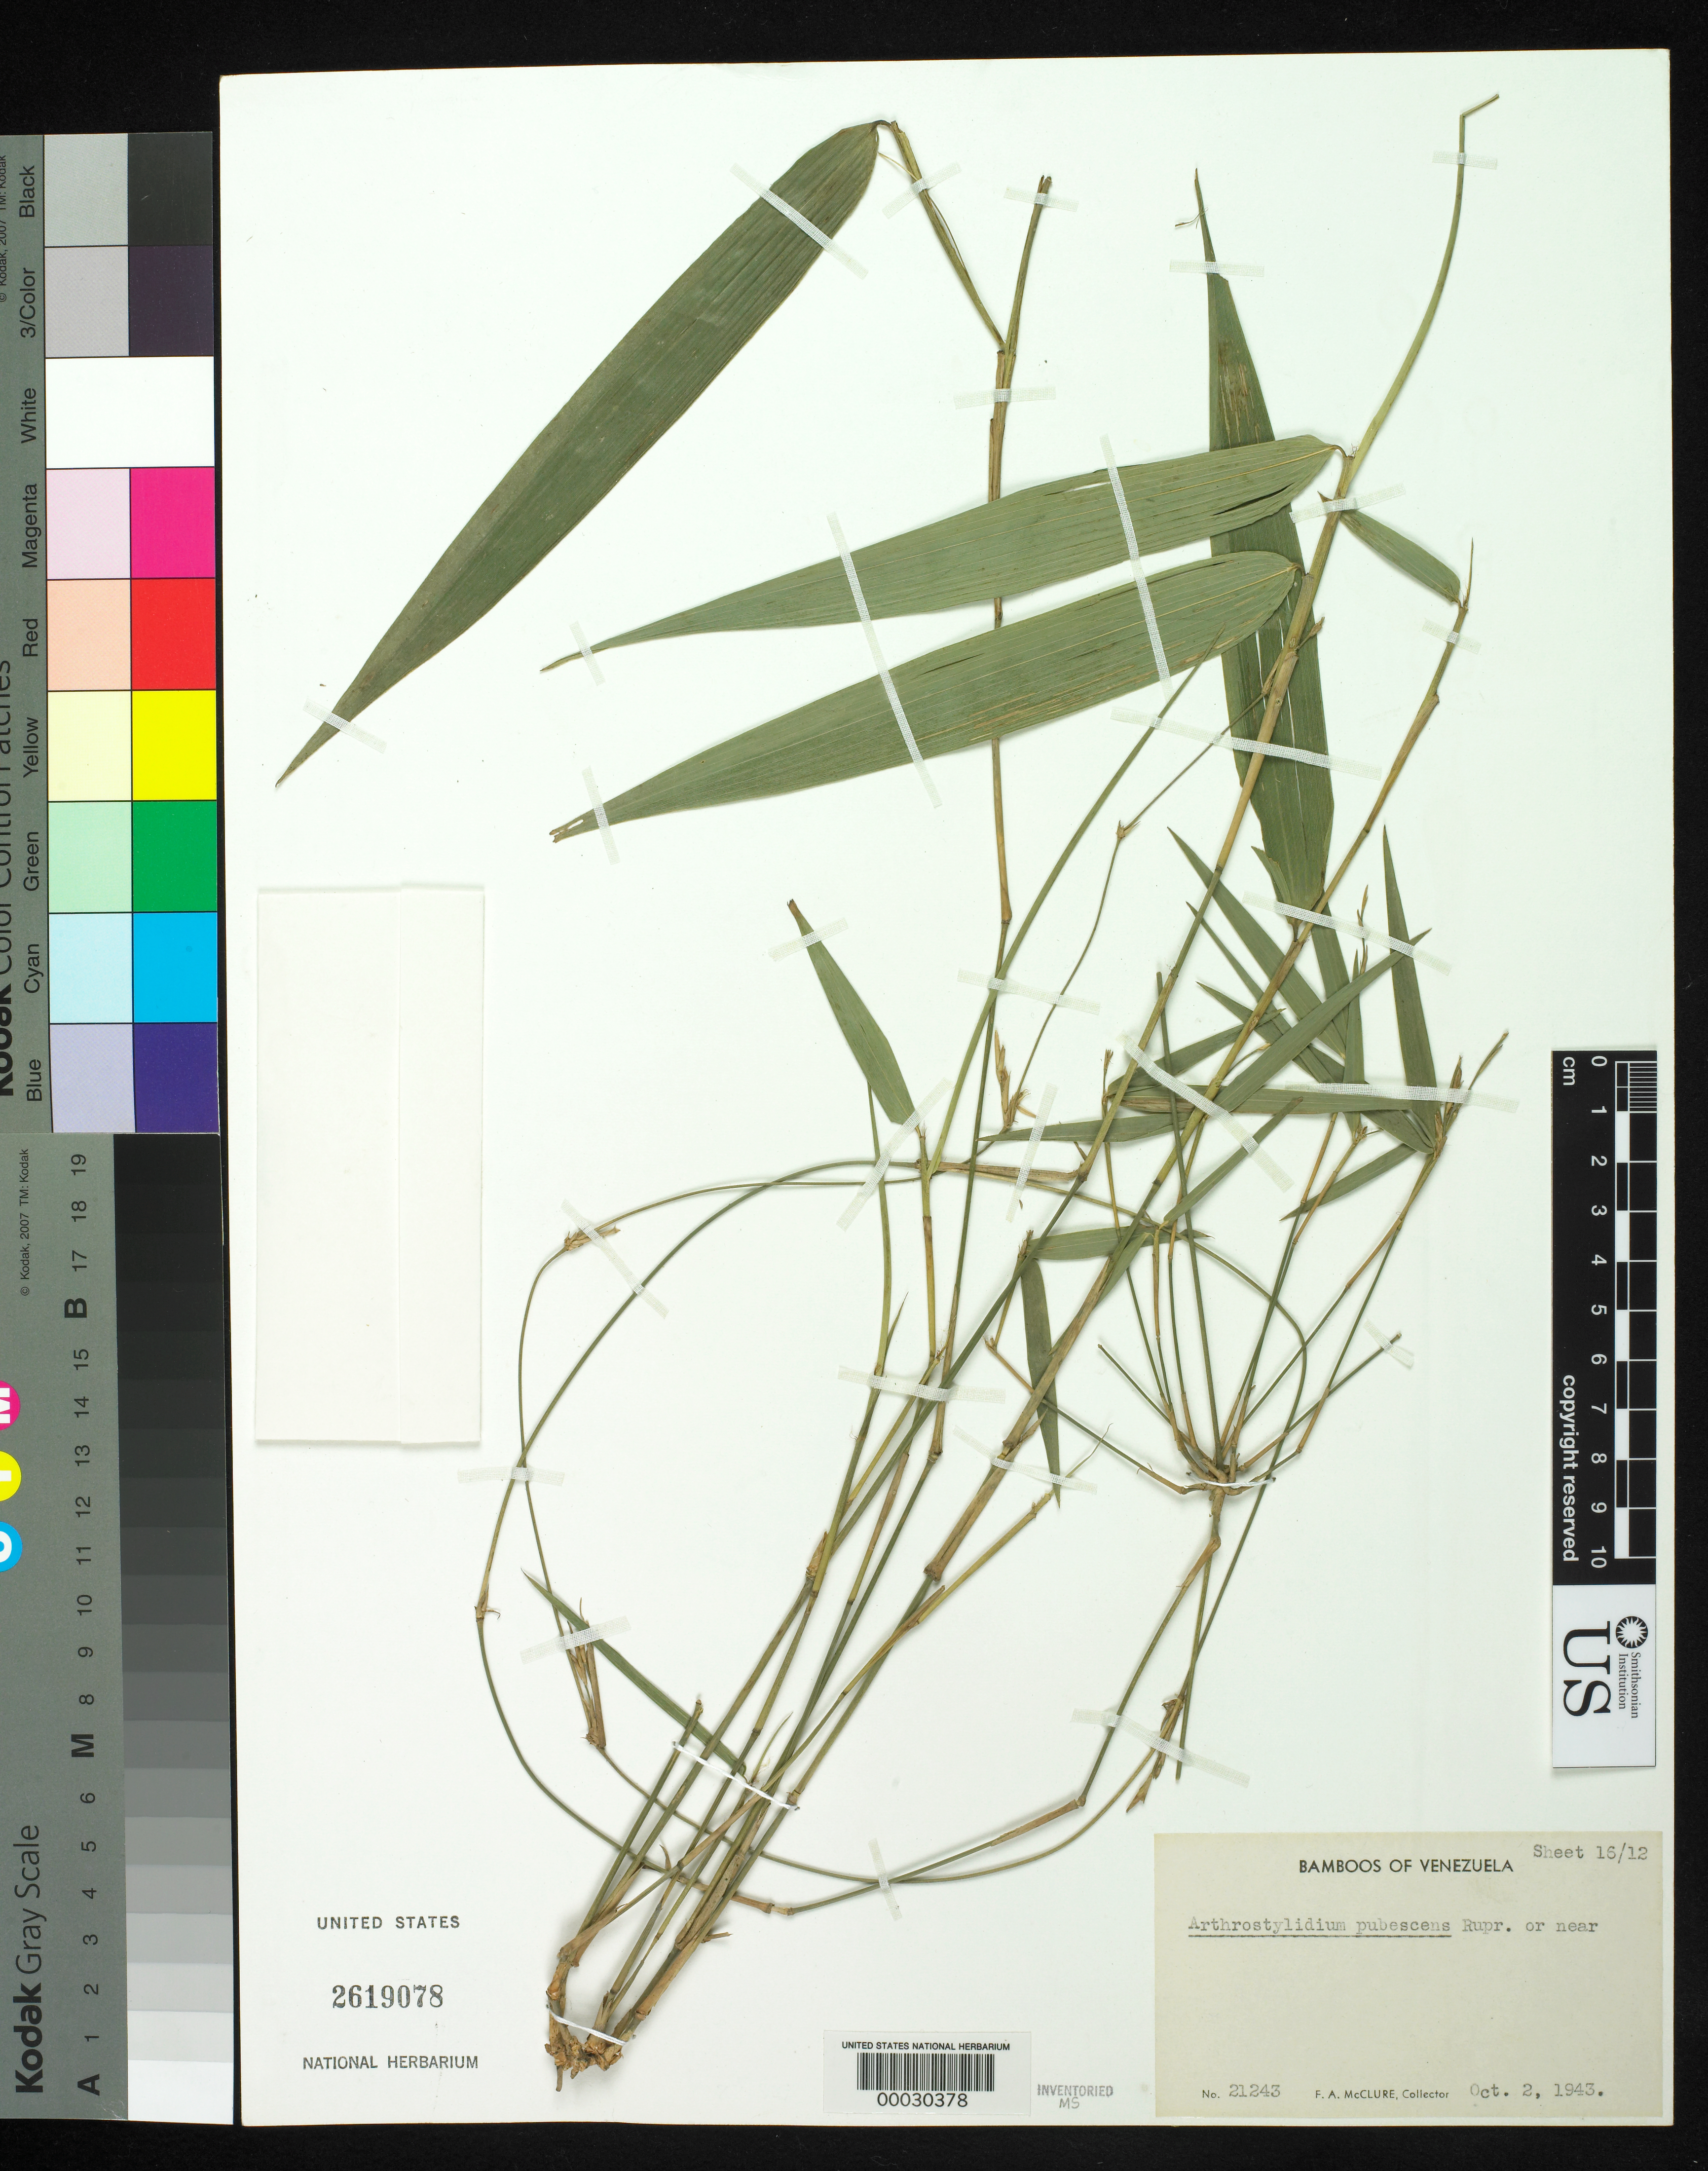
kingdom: Plantae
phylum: Tracheophyta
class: Liliopsida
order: Poales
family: Poaceae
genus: Arthrostylidium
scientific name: Arthrostylidium pubescens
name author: Rupr.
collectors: F. A. McClure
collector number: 21243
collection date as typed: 02 Oct 1943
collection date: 1943-10-02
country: Brazil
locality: El avila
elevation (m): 1700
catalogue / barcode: US 2619078